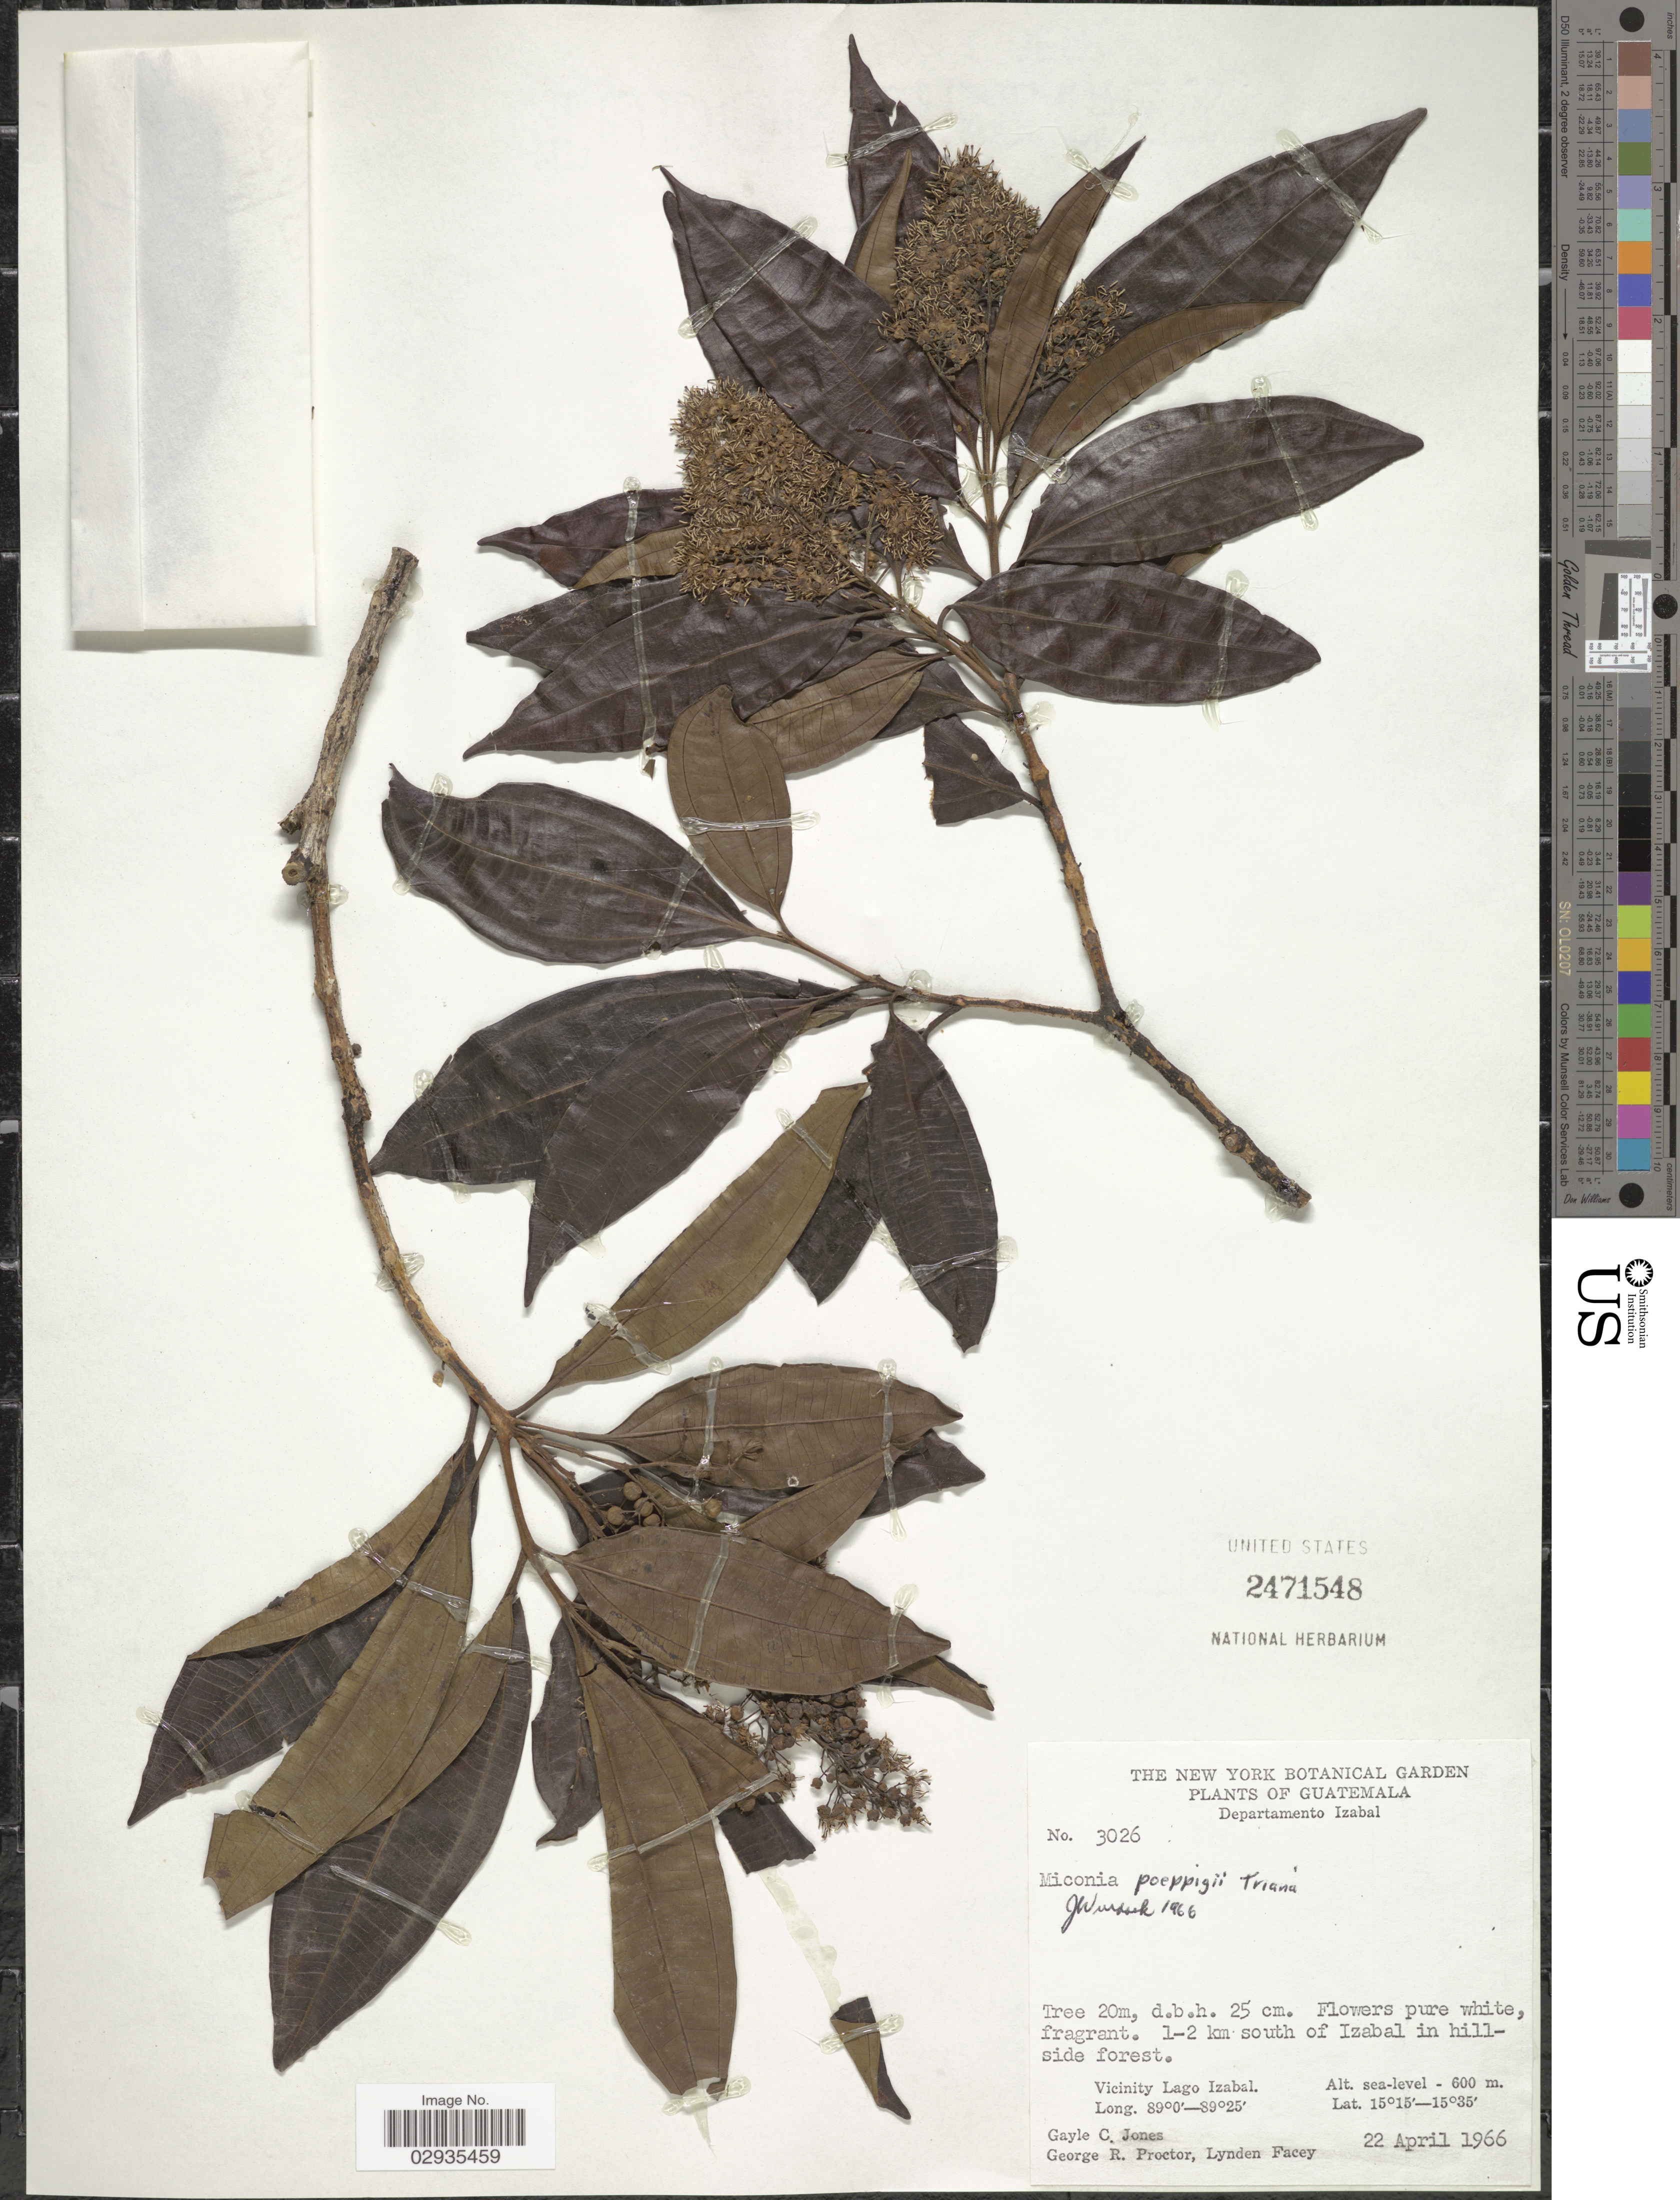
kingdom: Plantae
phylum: Tracheophyta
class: Magnoliopsida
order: Myrtales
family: Melastomataceae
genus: Miconia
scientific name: Miconia poeppigii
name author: Triana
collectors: G. C. Jones, G. Proctor & L. Facey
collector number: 3026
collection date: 1966-04-22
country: Guatemala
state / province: Izabal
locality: Departamento Izabal, 1-2 km south of Izabal in hillside forest, Vicinity Lago Izabal.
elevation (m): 0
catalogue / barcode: US 2471548